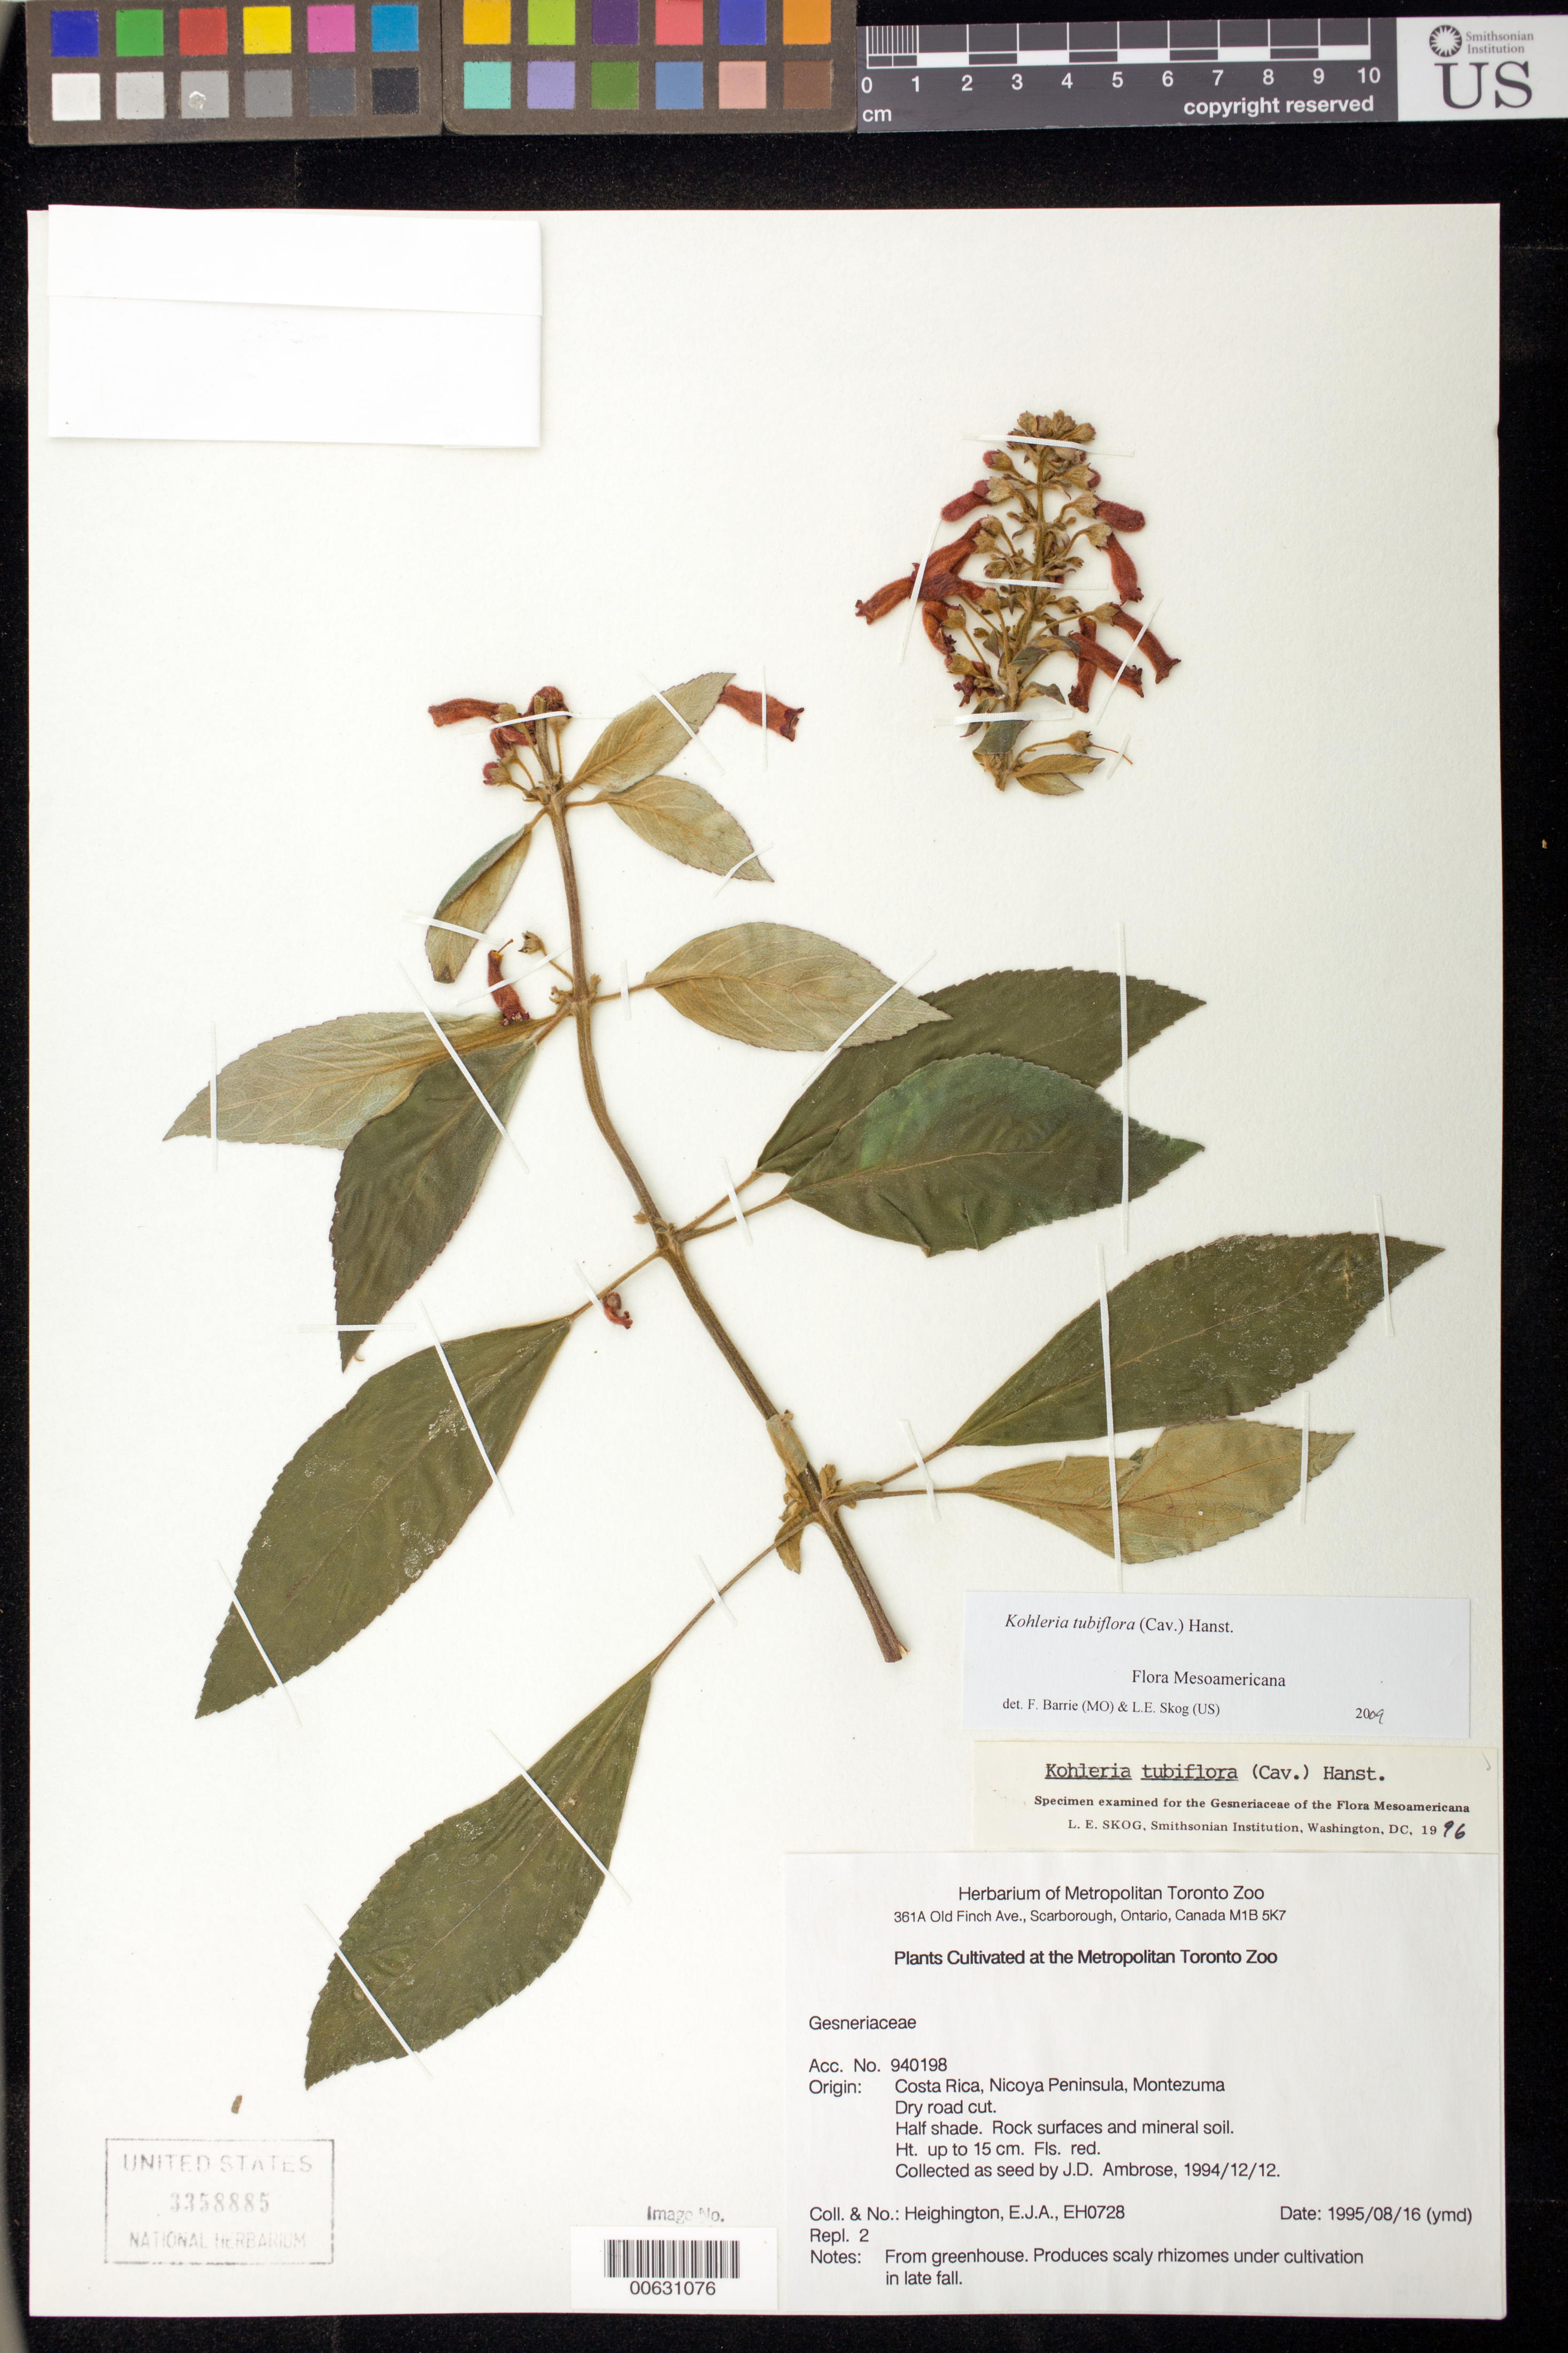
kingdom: Plantae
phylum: Tracheophyta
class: Magnoliopsida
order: Lamiales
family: Gesneriaceae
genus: Kohleria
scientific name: Kohleria tubiflora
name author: (Cav.) Hanst.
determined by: Skog, Laurence E.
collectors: E. Heighington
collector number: EH0728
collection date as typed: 16 Aug 1995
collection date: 1995-08-16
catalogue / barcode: US 3358885